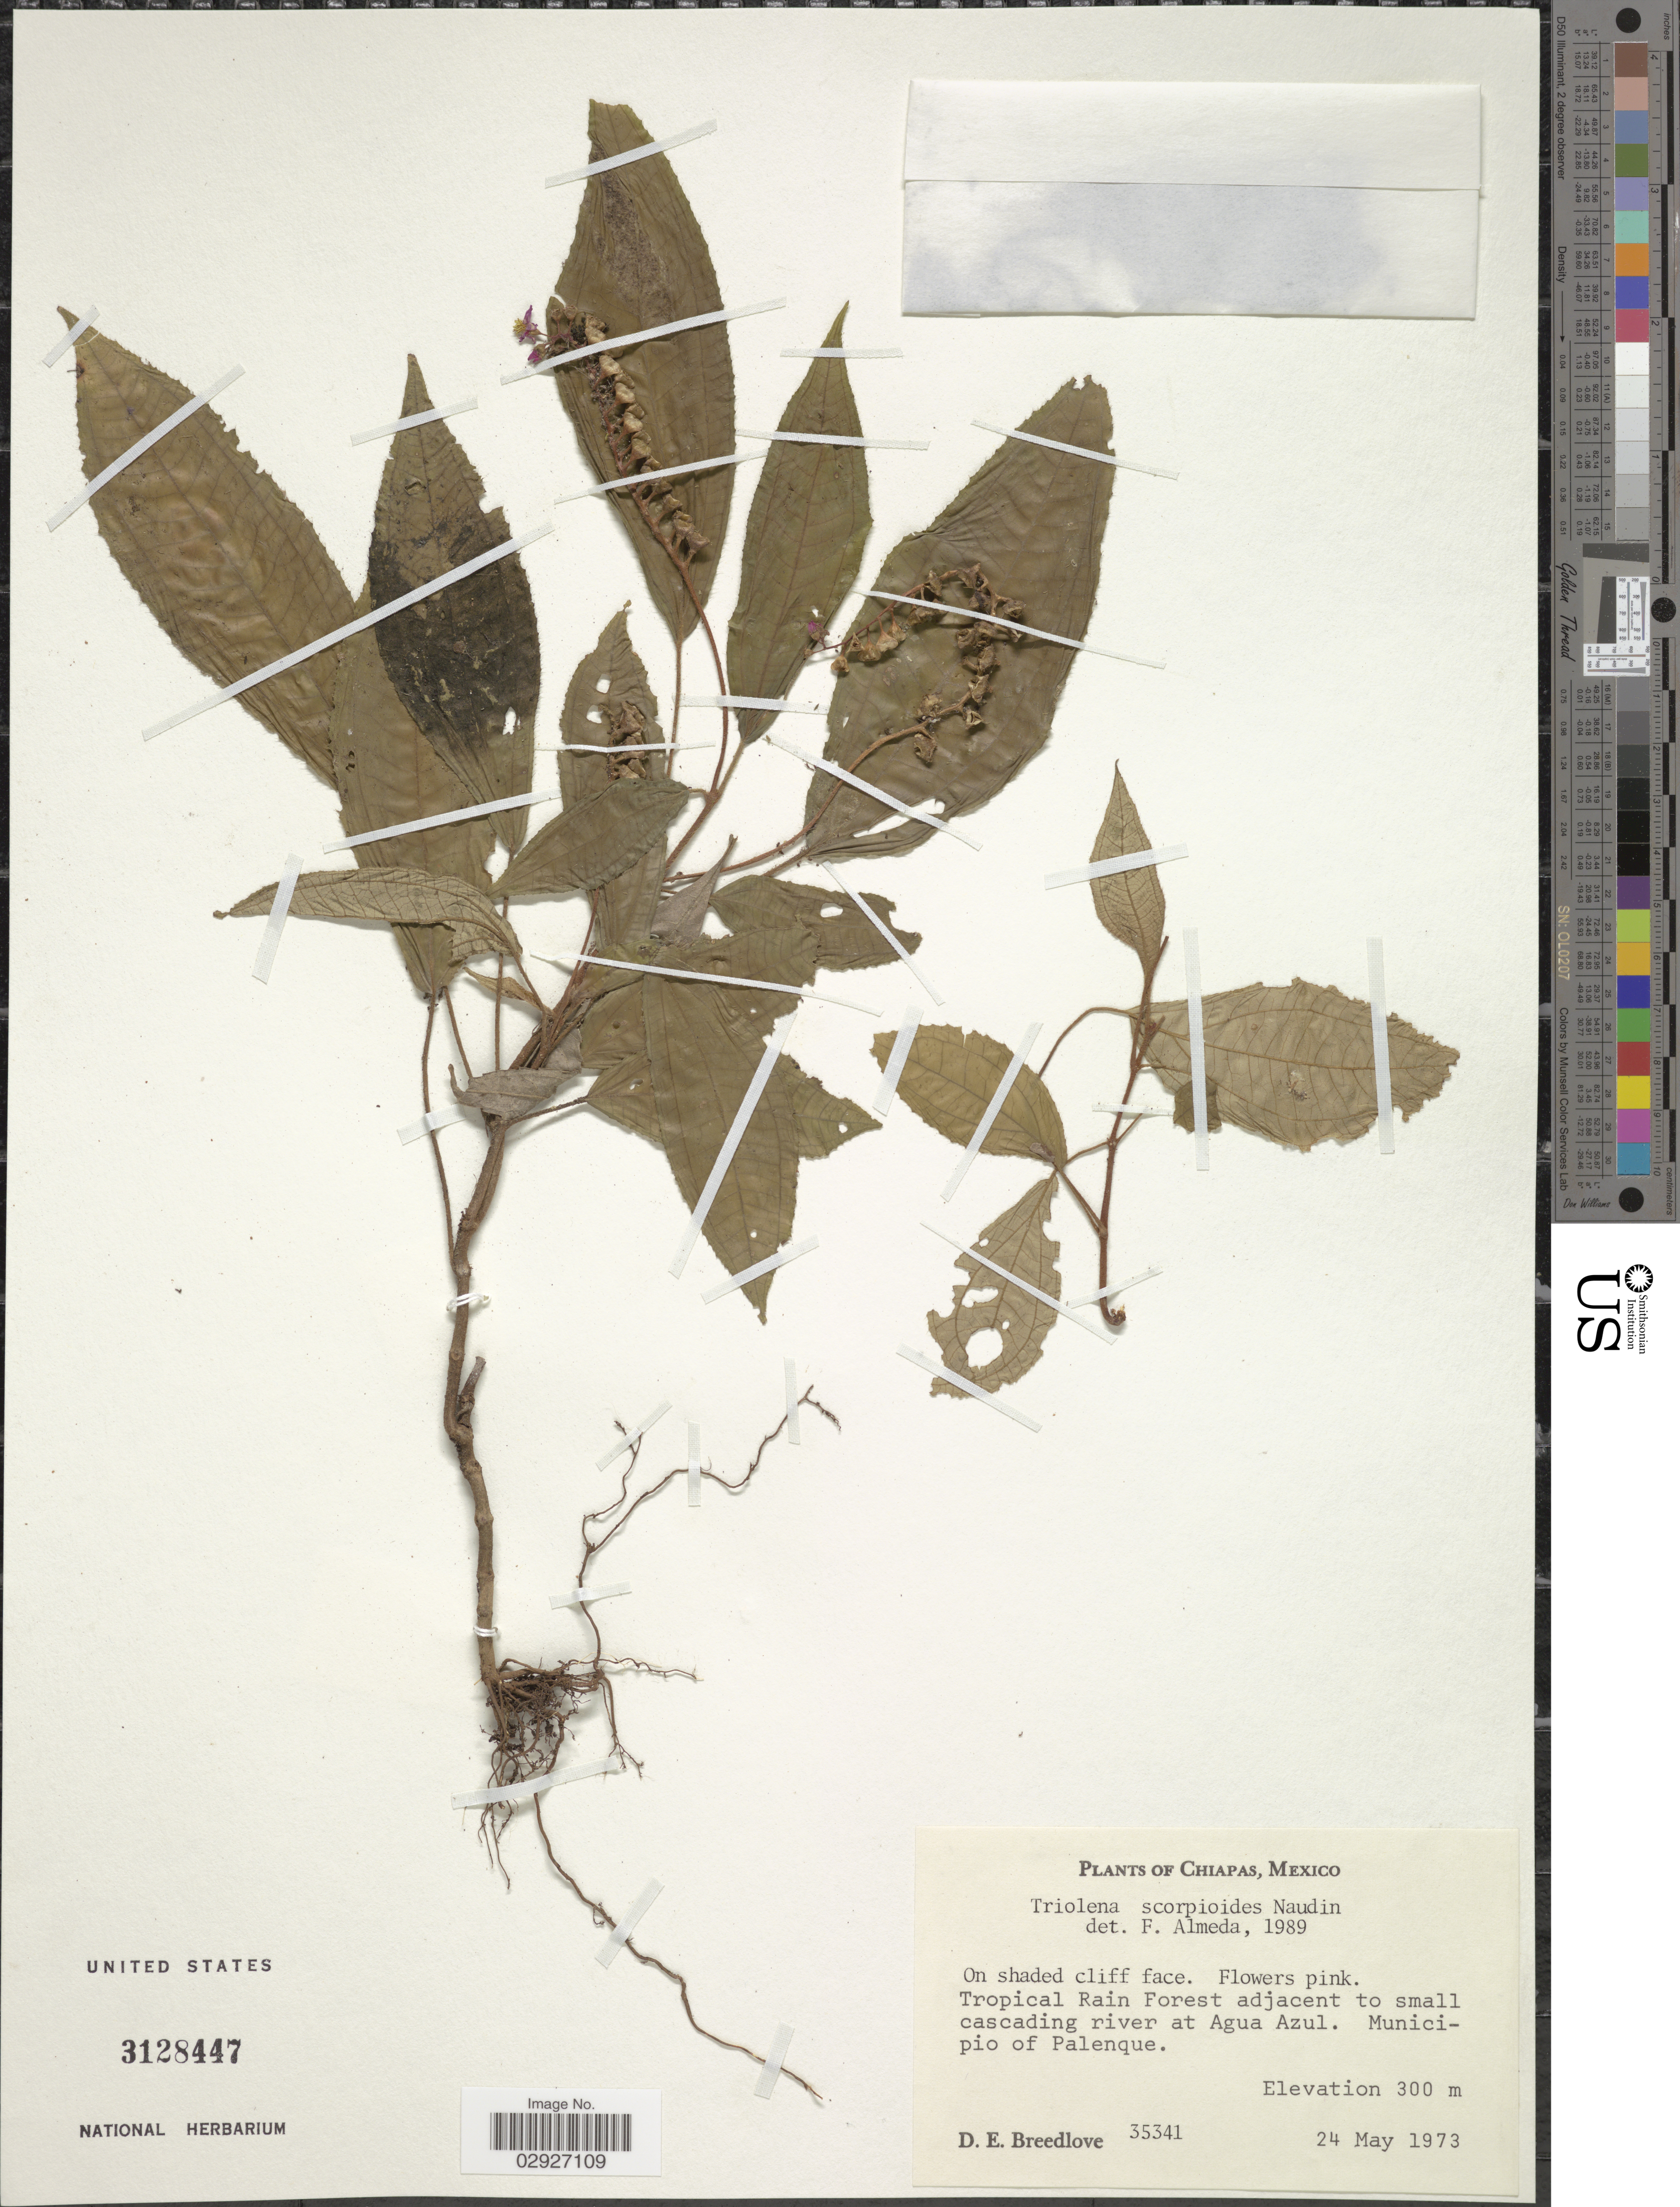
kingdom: Plantae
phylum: Tracheophyta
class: Magnoliopsida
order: Myrtales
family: Melastomataceae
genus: Triolena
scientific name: Triolena scorpioides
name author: Naudin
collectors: D. E. Breedlove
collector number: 35341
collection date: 1973-05-24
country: Mexico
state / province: Chiapas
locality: Tropical Rain Forest adjacent to small cascading river at Agua Azul, Municipio of Palenque.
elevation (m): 300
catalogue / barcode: US 3128447